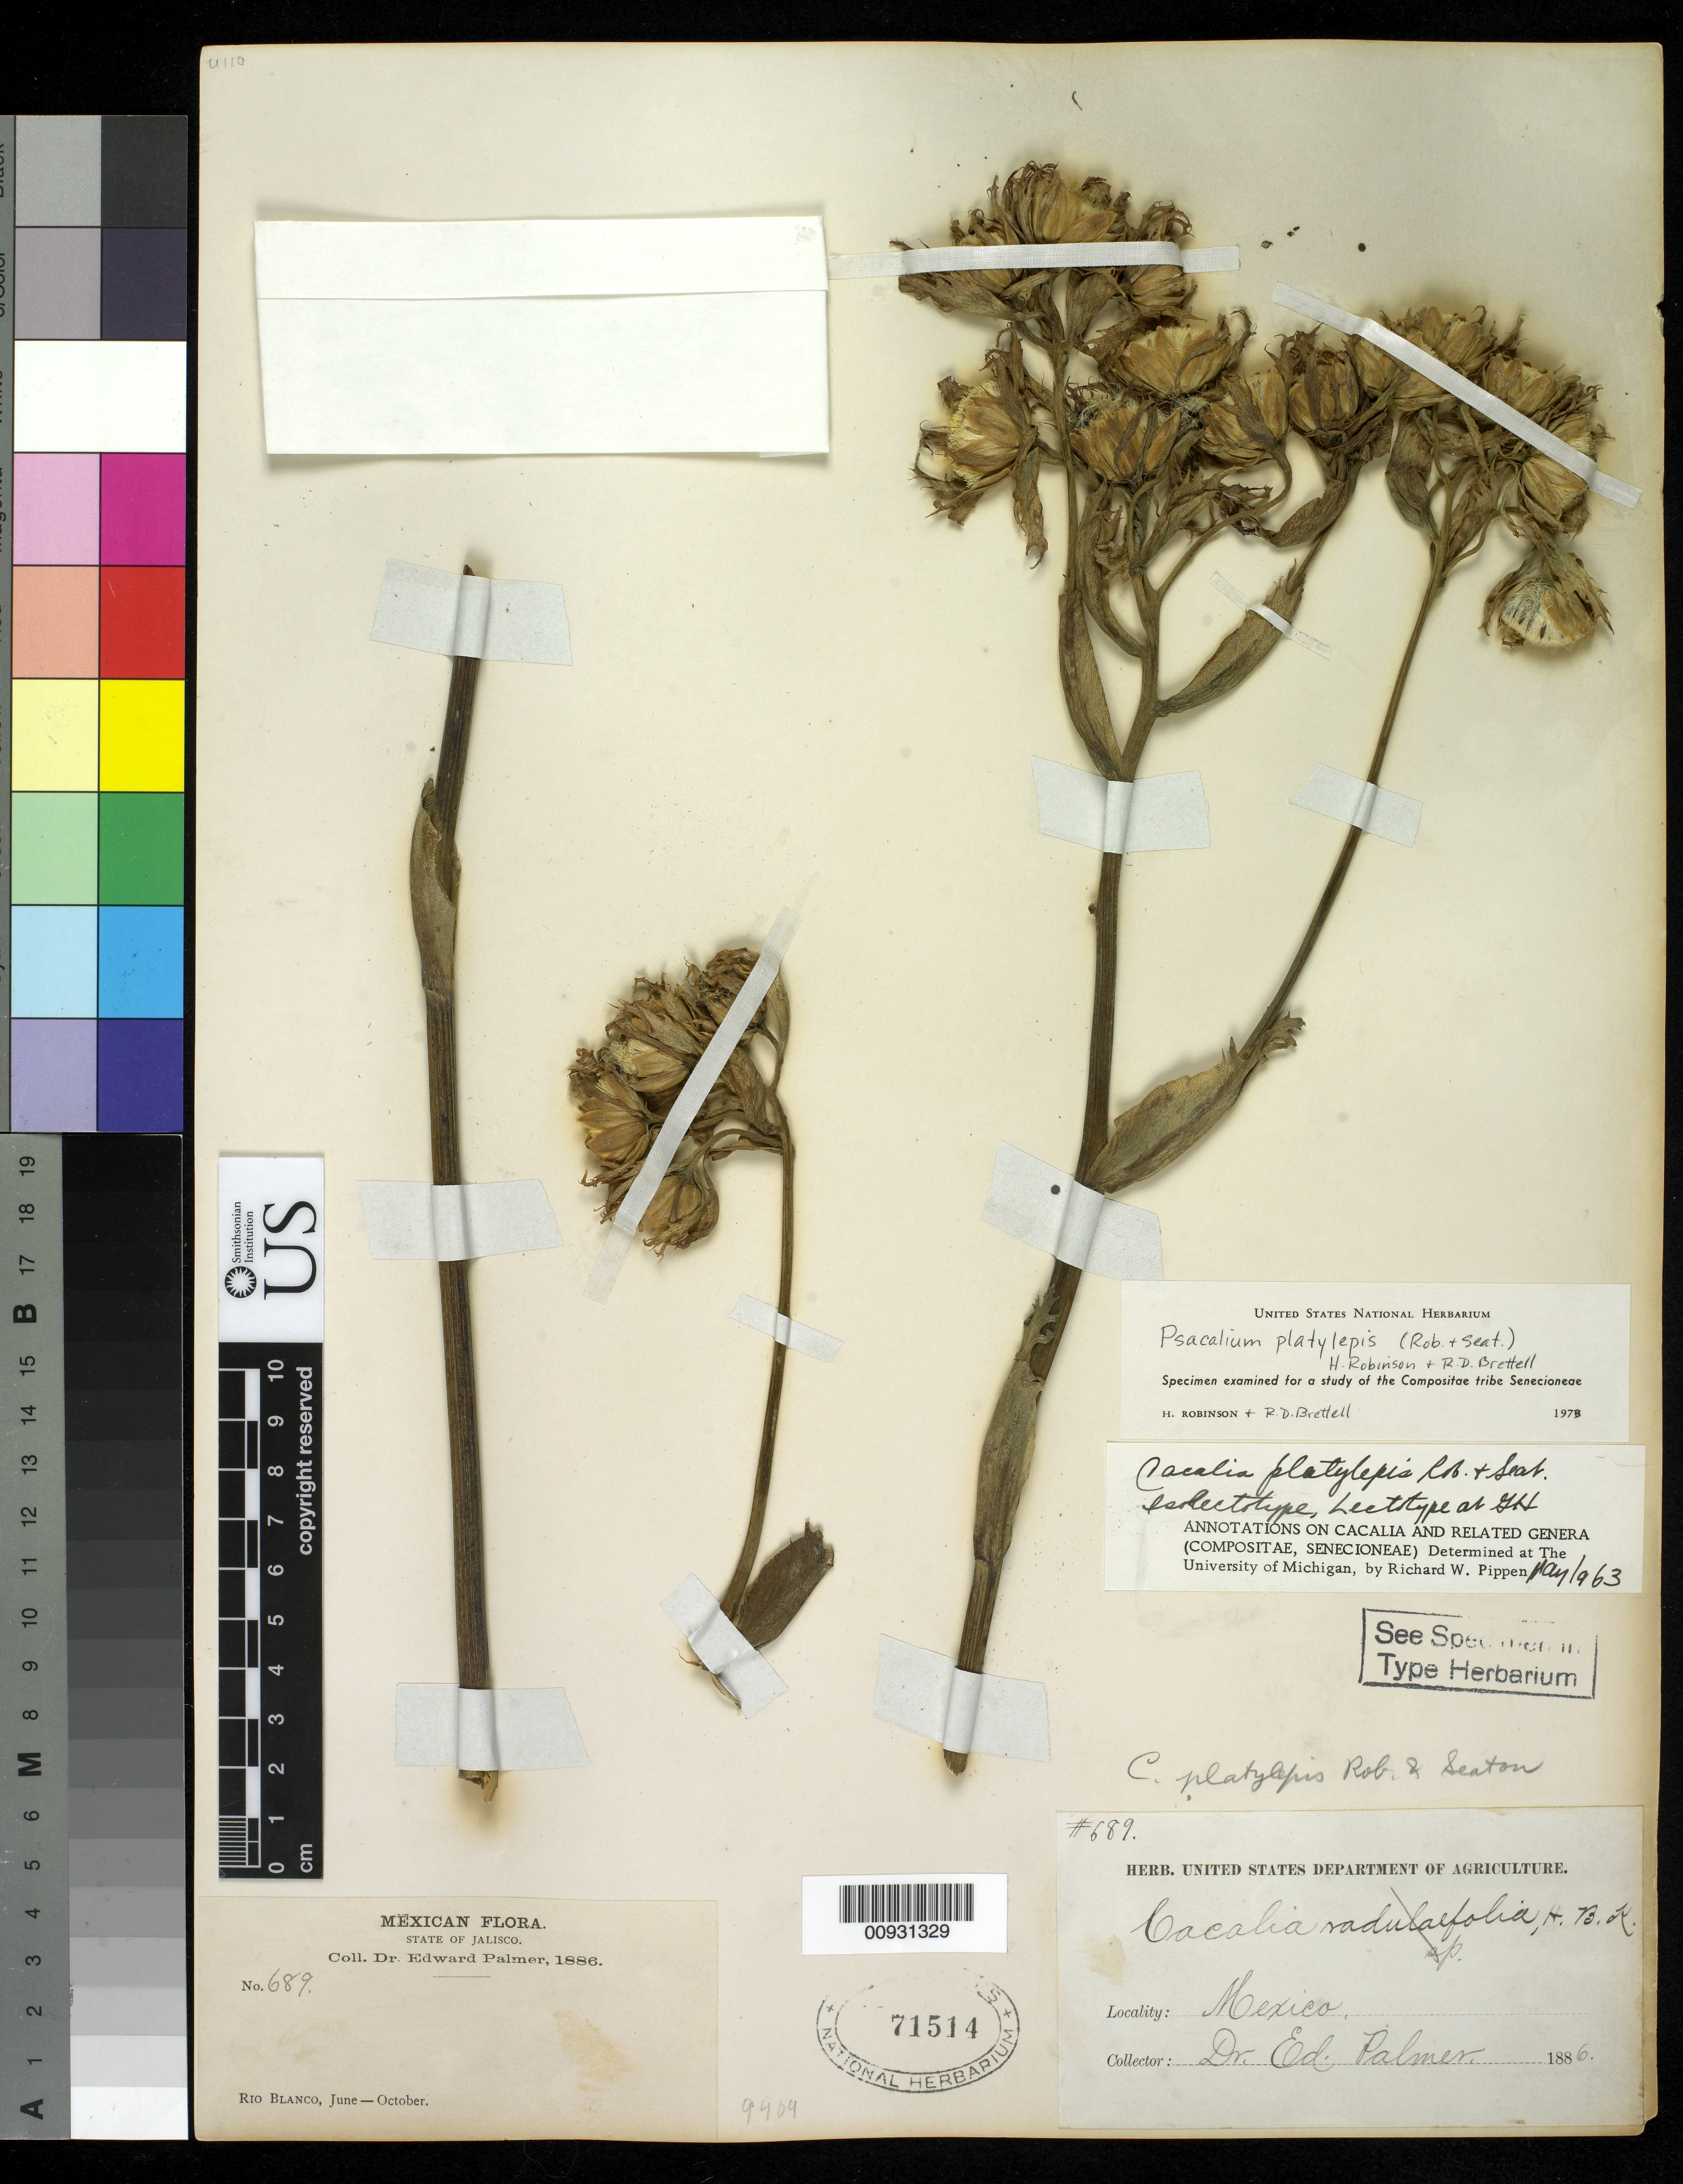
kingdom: Plantae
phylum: Tracheophyta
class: Magnoliopsida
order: Asterales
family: Asteraceae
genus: Cacalia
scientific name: Cacalia platylepis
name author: B.L. Rob. & Seaton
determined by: Brettell, R. D.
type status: Isolectotype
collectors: E. Palmer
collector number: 689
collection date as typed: Jun 1886 to -- Oct 1886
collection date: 1886-06/1886-10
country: Mexico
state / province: Jalisco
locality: Río Blanco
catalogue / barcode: US 71514